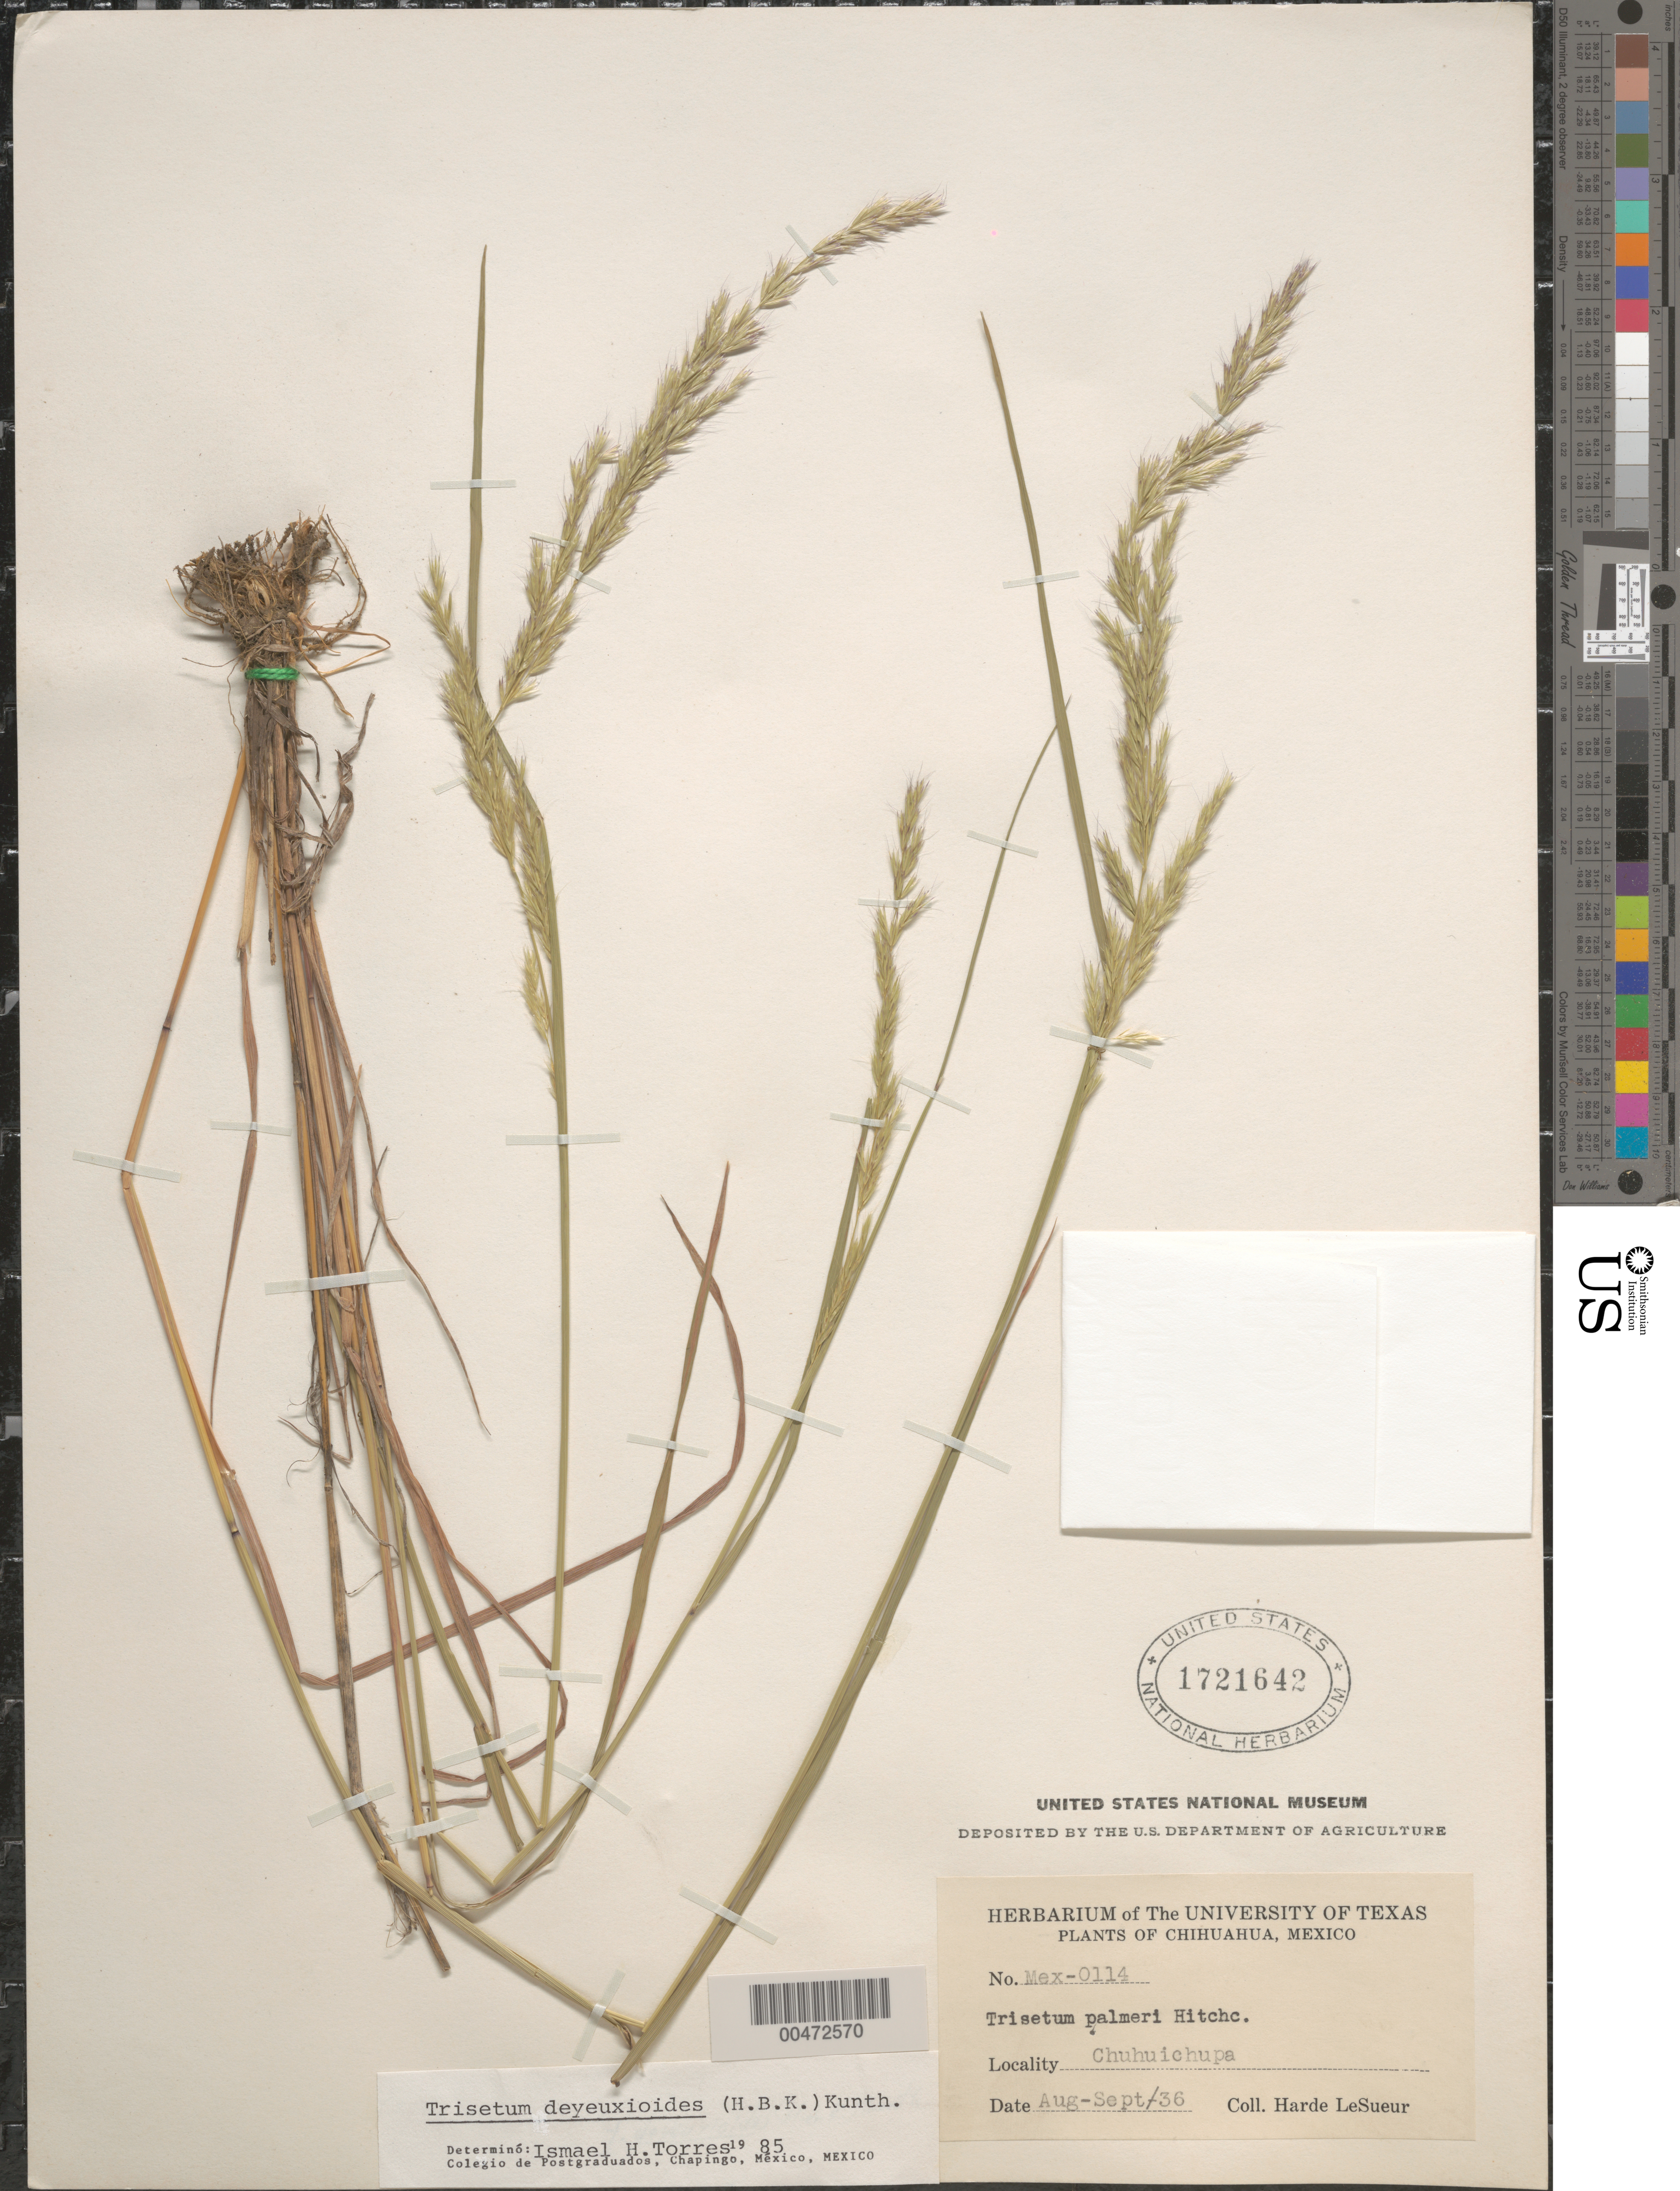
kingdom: Plantae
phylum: Tracheophyta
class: Liliopsida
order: Poales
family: Poaceae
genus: Trisetum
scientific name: Trisetum deyeuxioides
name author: (Kunth) Kunth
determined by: Torres, I. H.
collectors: D. H. LeSueur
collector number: Mex-0114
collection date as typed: Aug 1936 to Sep 1936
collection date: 1936-08/1936-09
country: Mexico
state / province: Chihuahua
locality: Chuhuichupa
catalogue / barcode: US 1721642